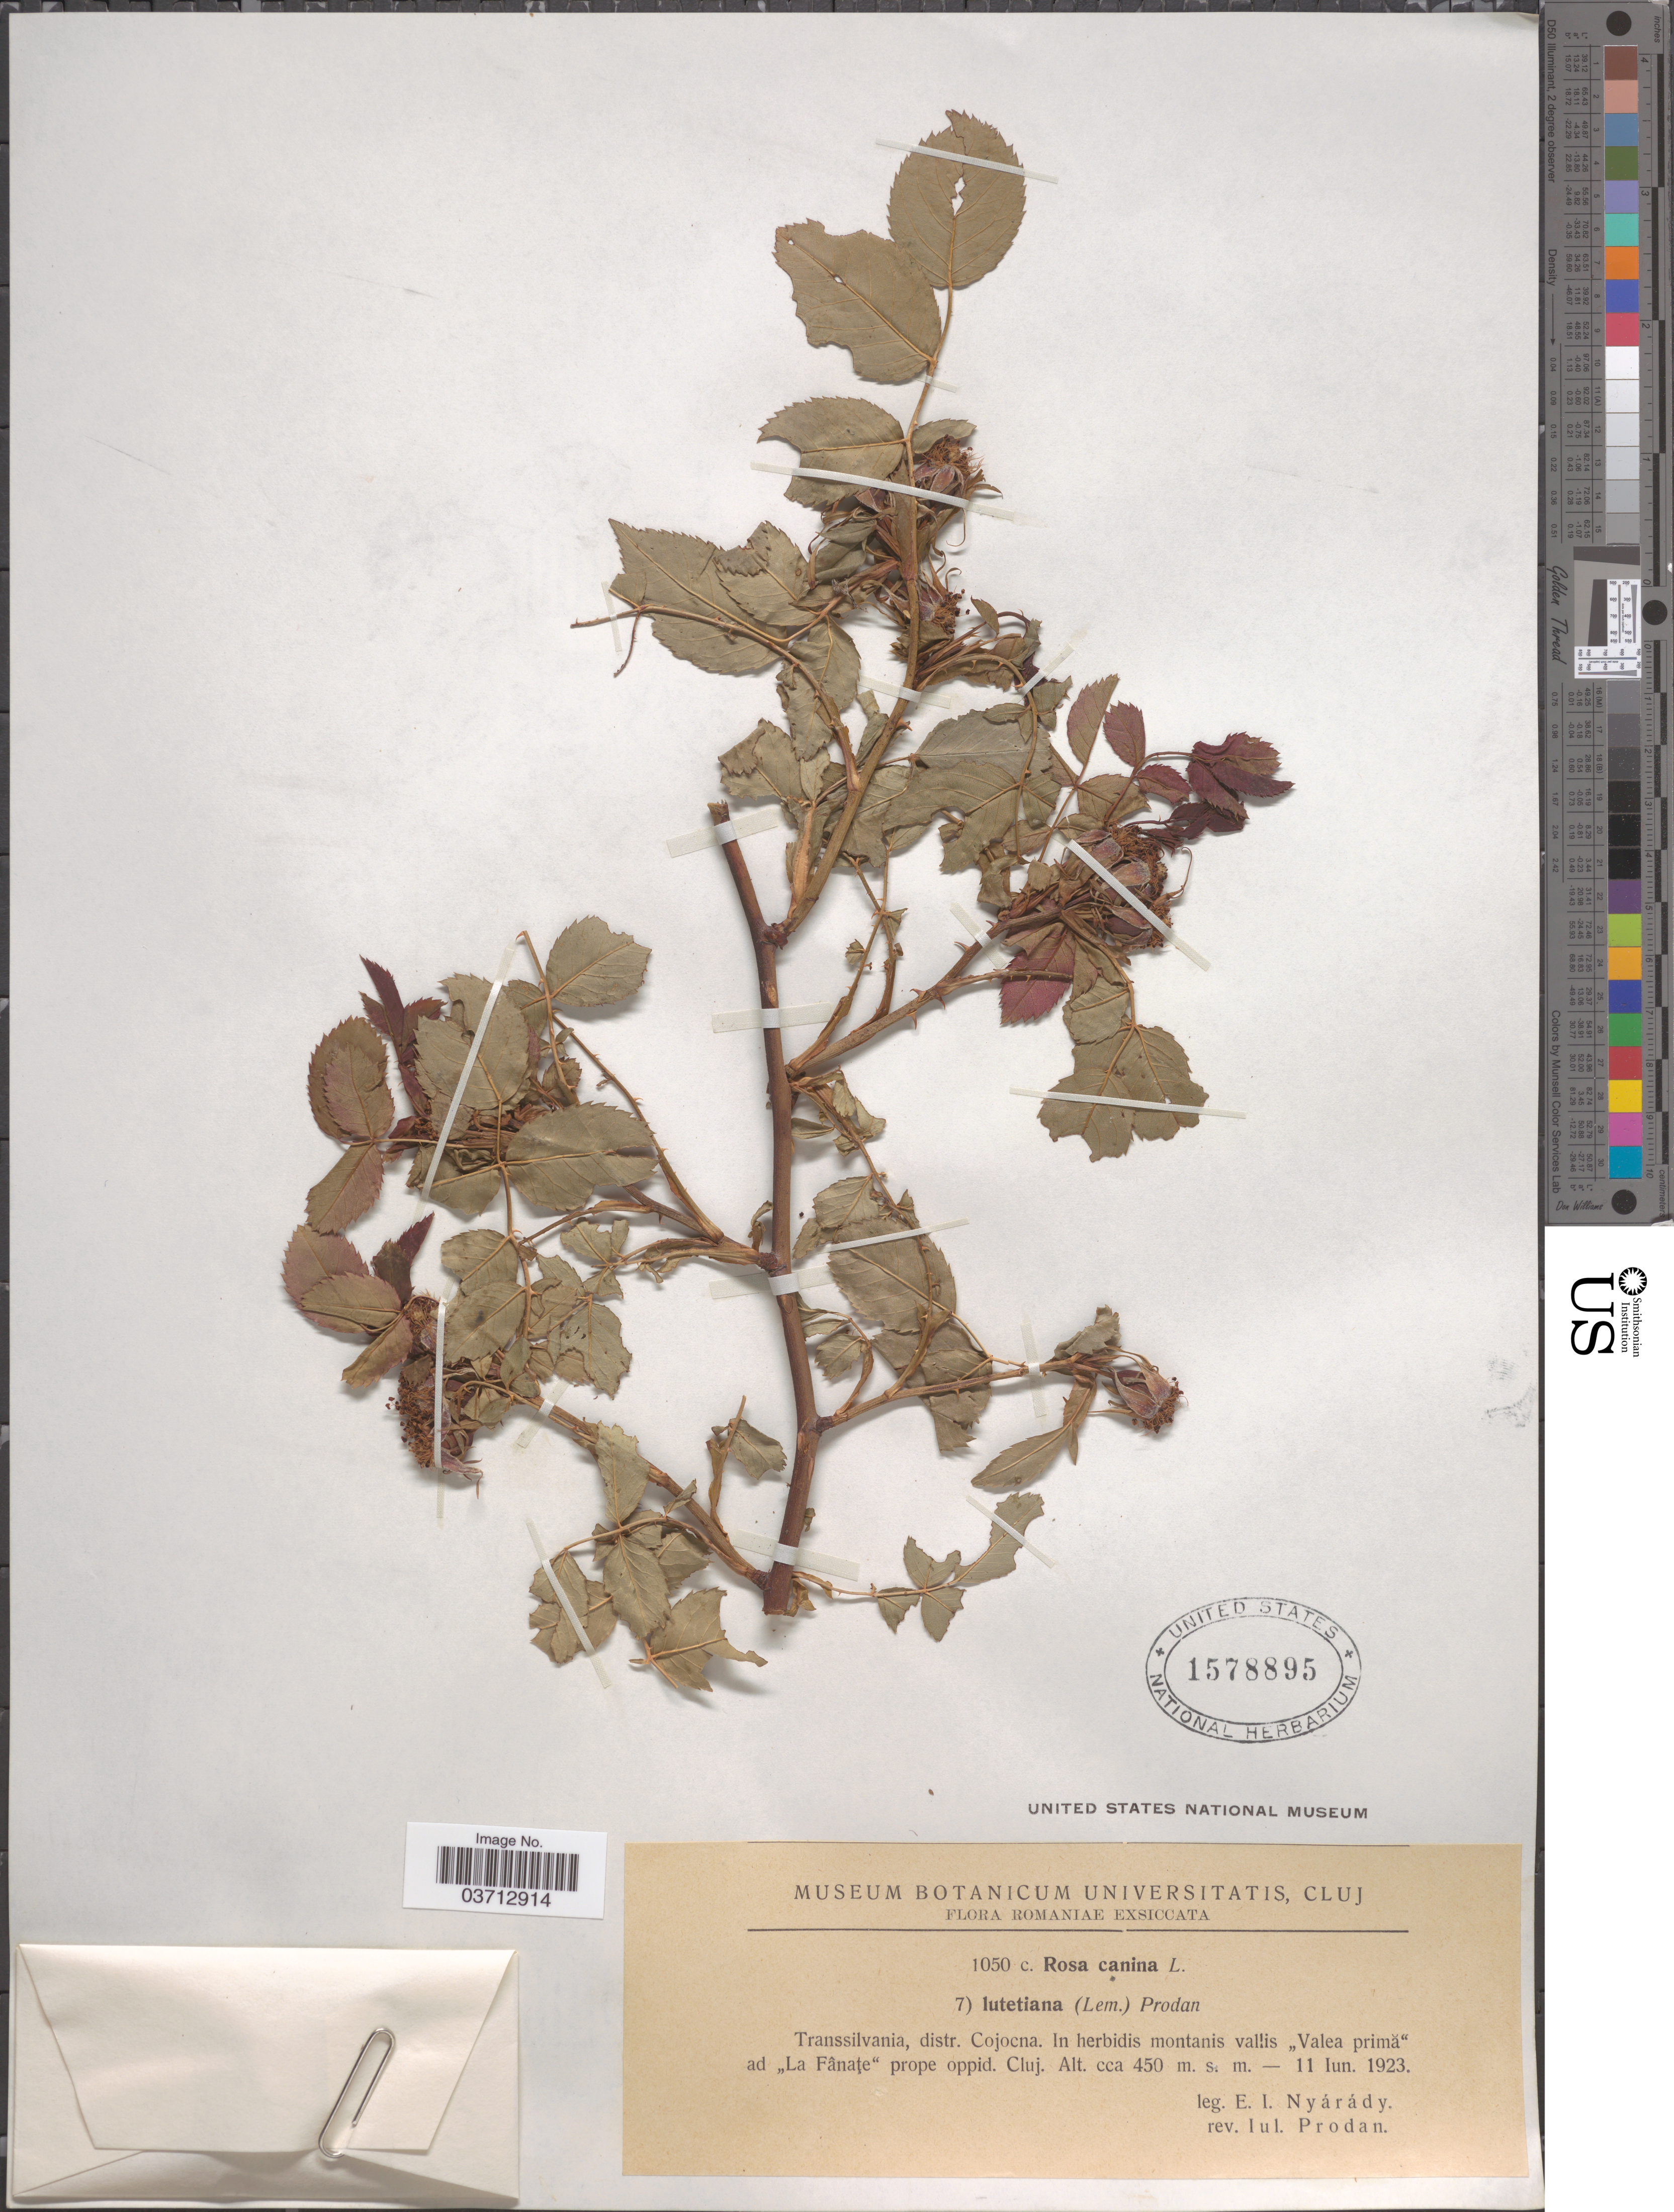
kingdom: Plantae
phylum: Tracheophyta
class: Magnoliopsida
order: Rosales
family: Rosaceae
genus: Rosa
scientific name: Rosa canina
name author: L.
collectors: E. Nyárády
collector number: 1050c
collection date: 1923-06-11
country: Romania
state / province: Cluj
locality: Romaniae. Transsilvania, distr. Cojocna. In herbidis montanis vallis "Valea primă" ad : La Fânaţe prope oppid. Cluj.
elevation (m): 450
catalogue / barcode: US 1578895